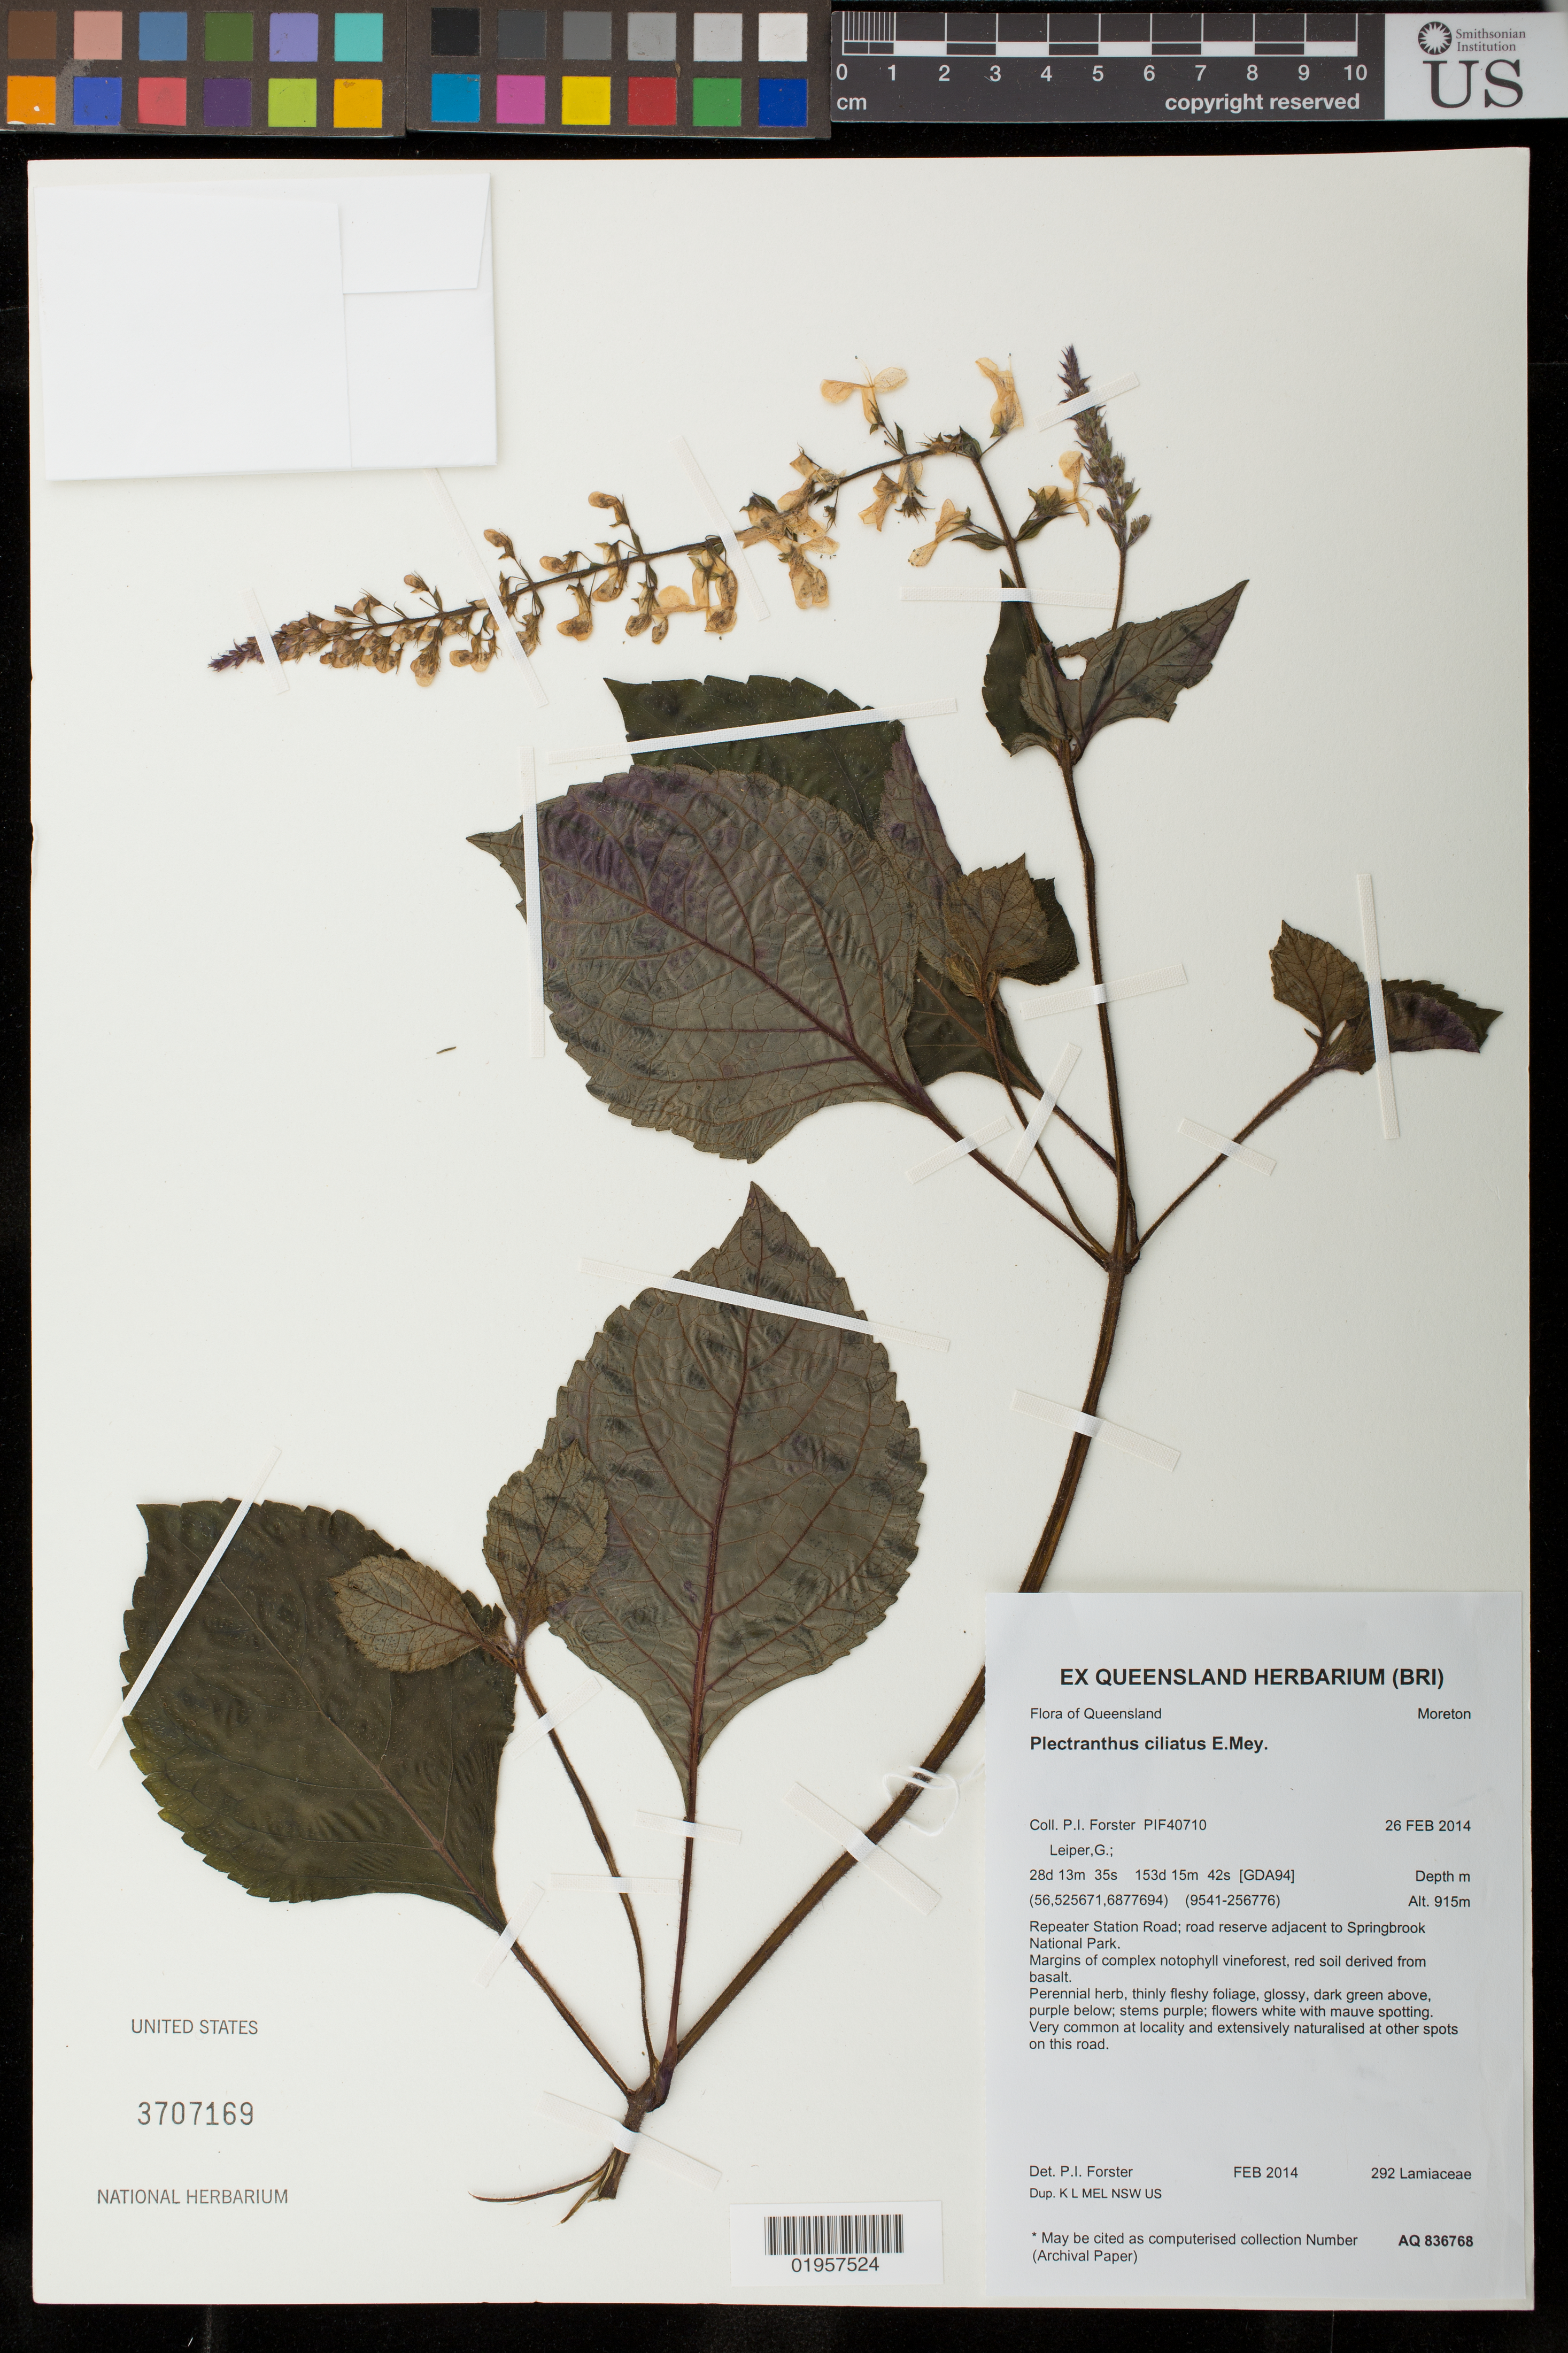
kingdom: Plantae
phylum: Tracheophyta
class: Magnoliopsida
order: Lamiales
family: Lamiaceae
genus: Plectranthus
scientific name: Plectranthus ciliatus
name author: E. Mey.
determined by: Forster, Paul I.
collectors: P. I. Forster & G. Leiper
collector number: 40710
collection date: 2014-02-26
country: Australia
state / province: Queensland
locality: Repeater Station Road; road reserve adjacent to Springbrook National Park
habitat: Margins of complex notophyll vineforest, red soil derived from basalt. Very common at locality and extensively naturalised at other spots on this road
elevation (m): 915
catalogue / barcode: US 3707169